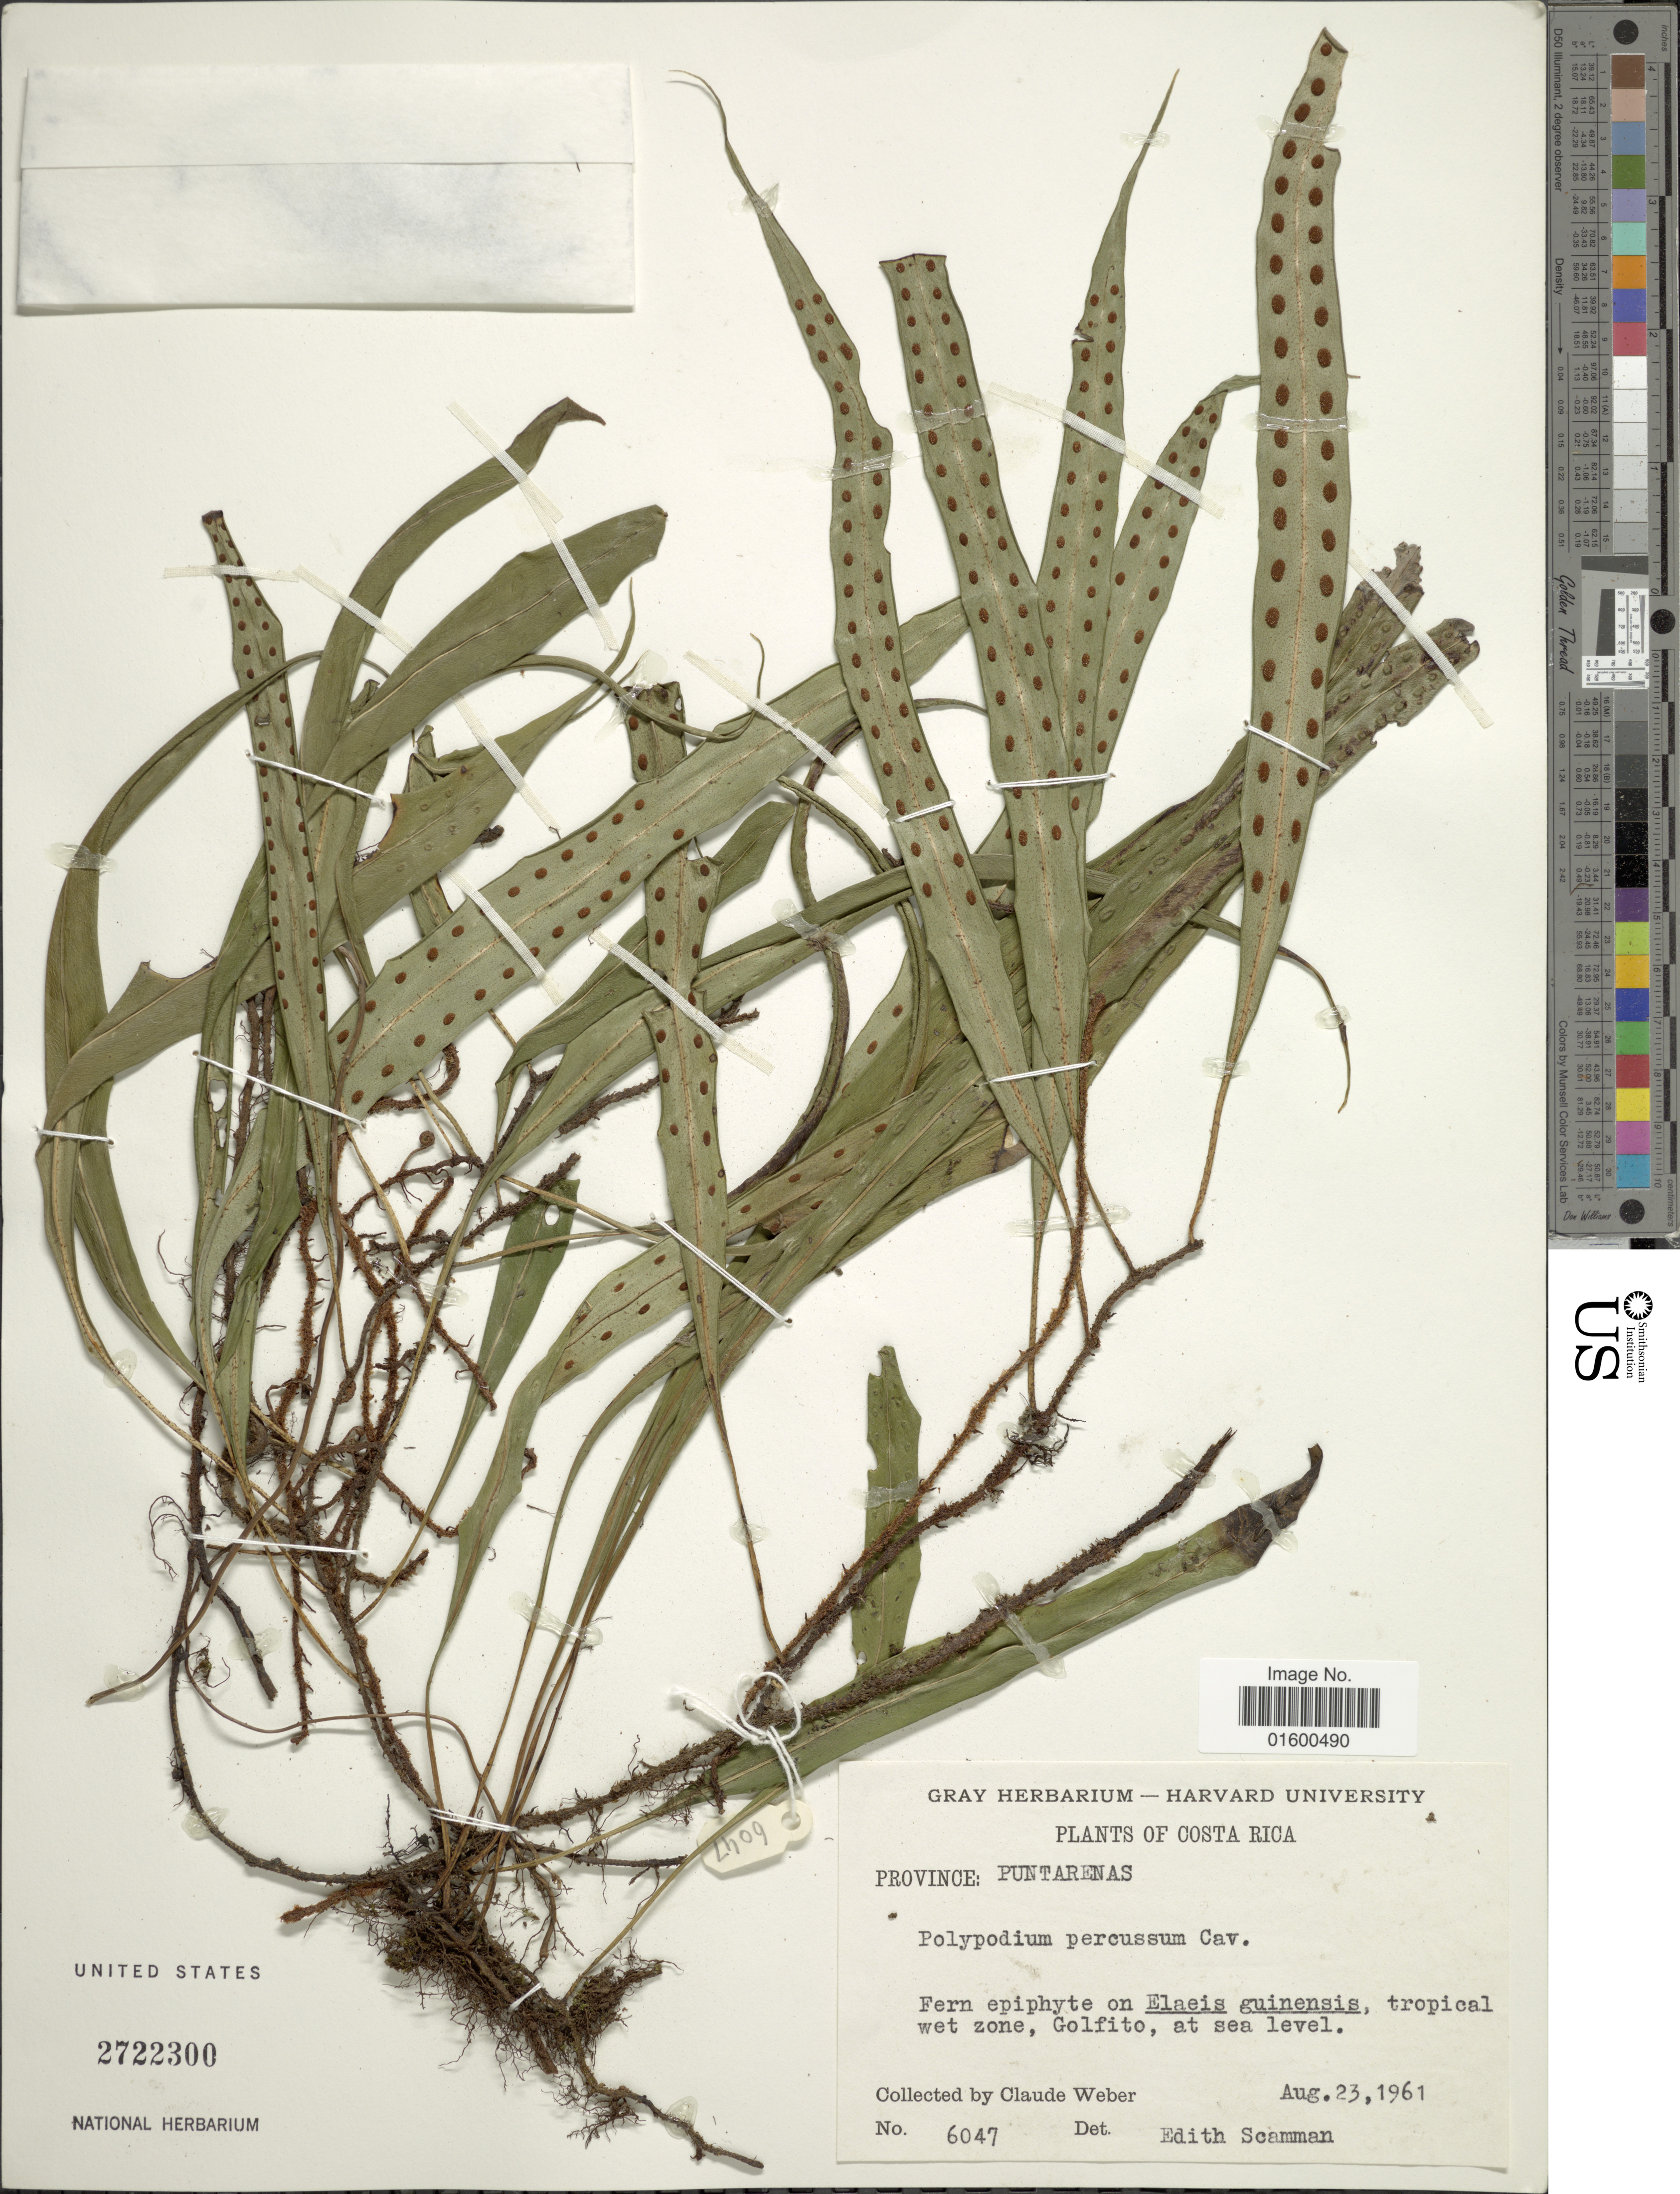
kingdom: Plantae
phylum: Tracheophyta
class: Polypodiopsida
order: Polypodiales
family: Polypodiaceae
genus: Microgramma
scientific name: Microgramma percussa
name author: (Cav.) de la Sota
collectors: C. Weber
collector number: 6047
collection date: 1961-08-23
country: Costa Rica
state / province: Puntarenas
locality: Province Puntarenas, Golfito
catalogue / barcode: US 2722300